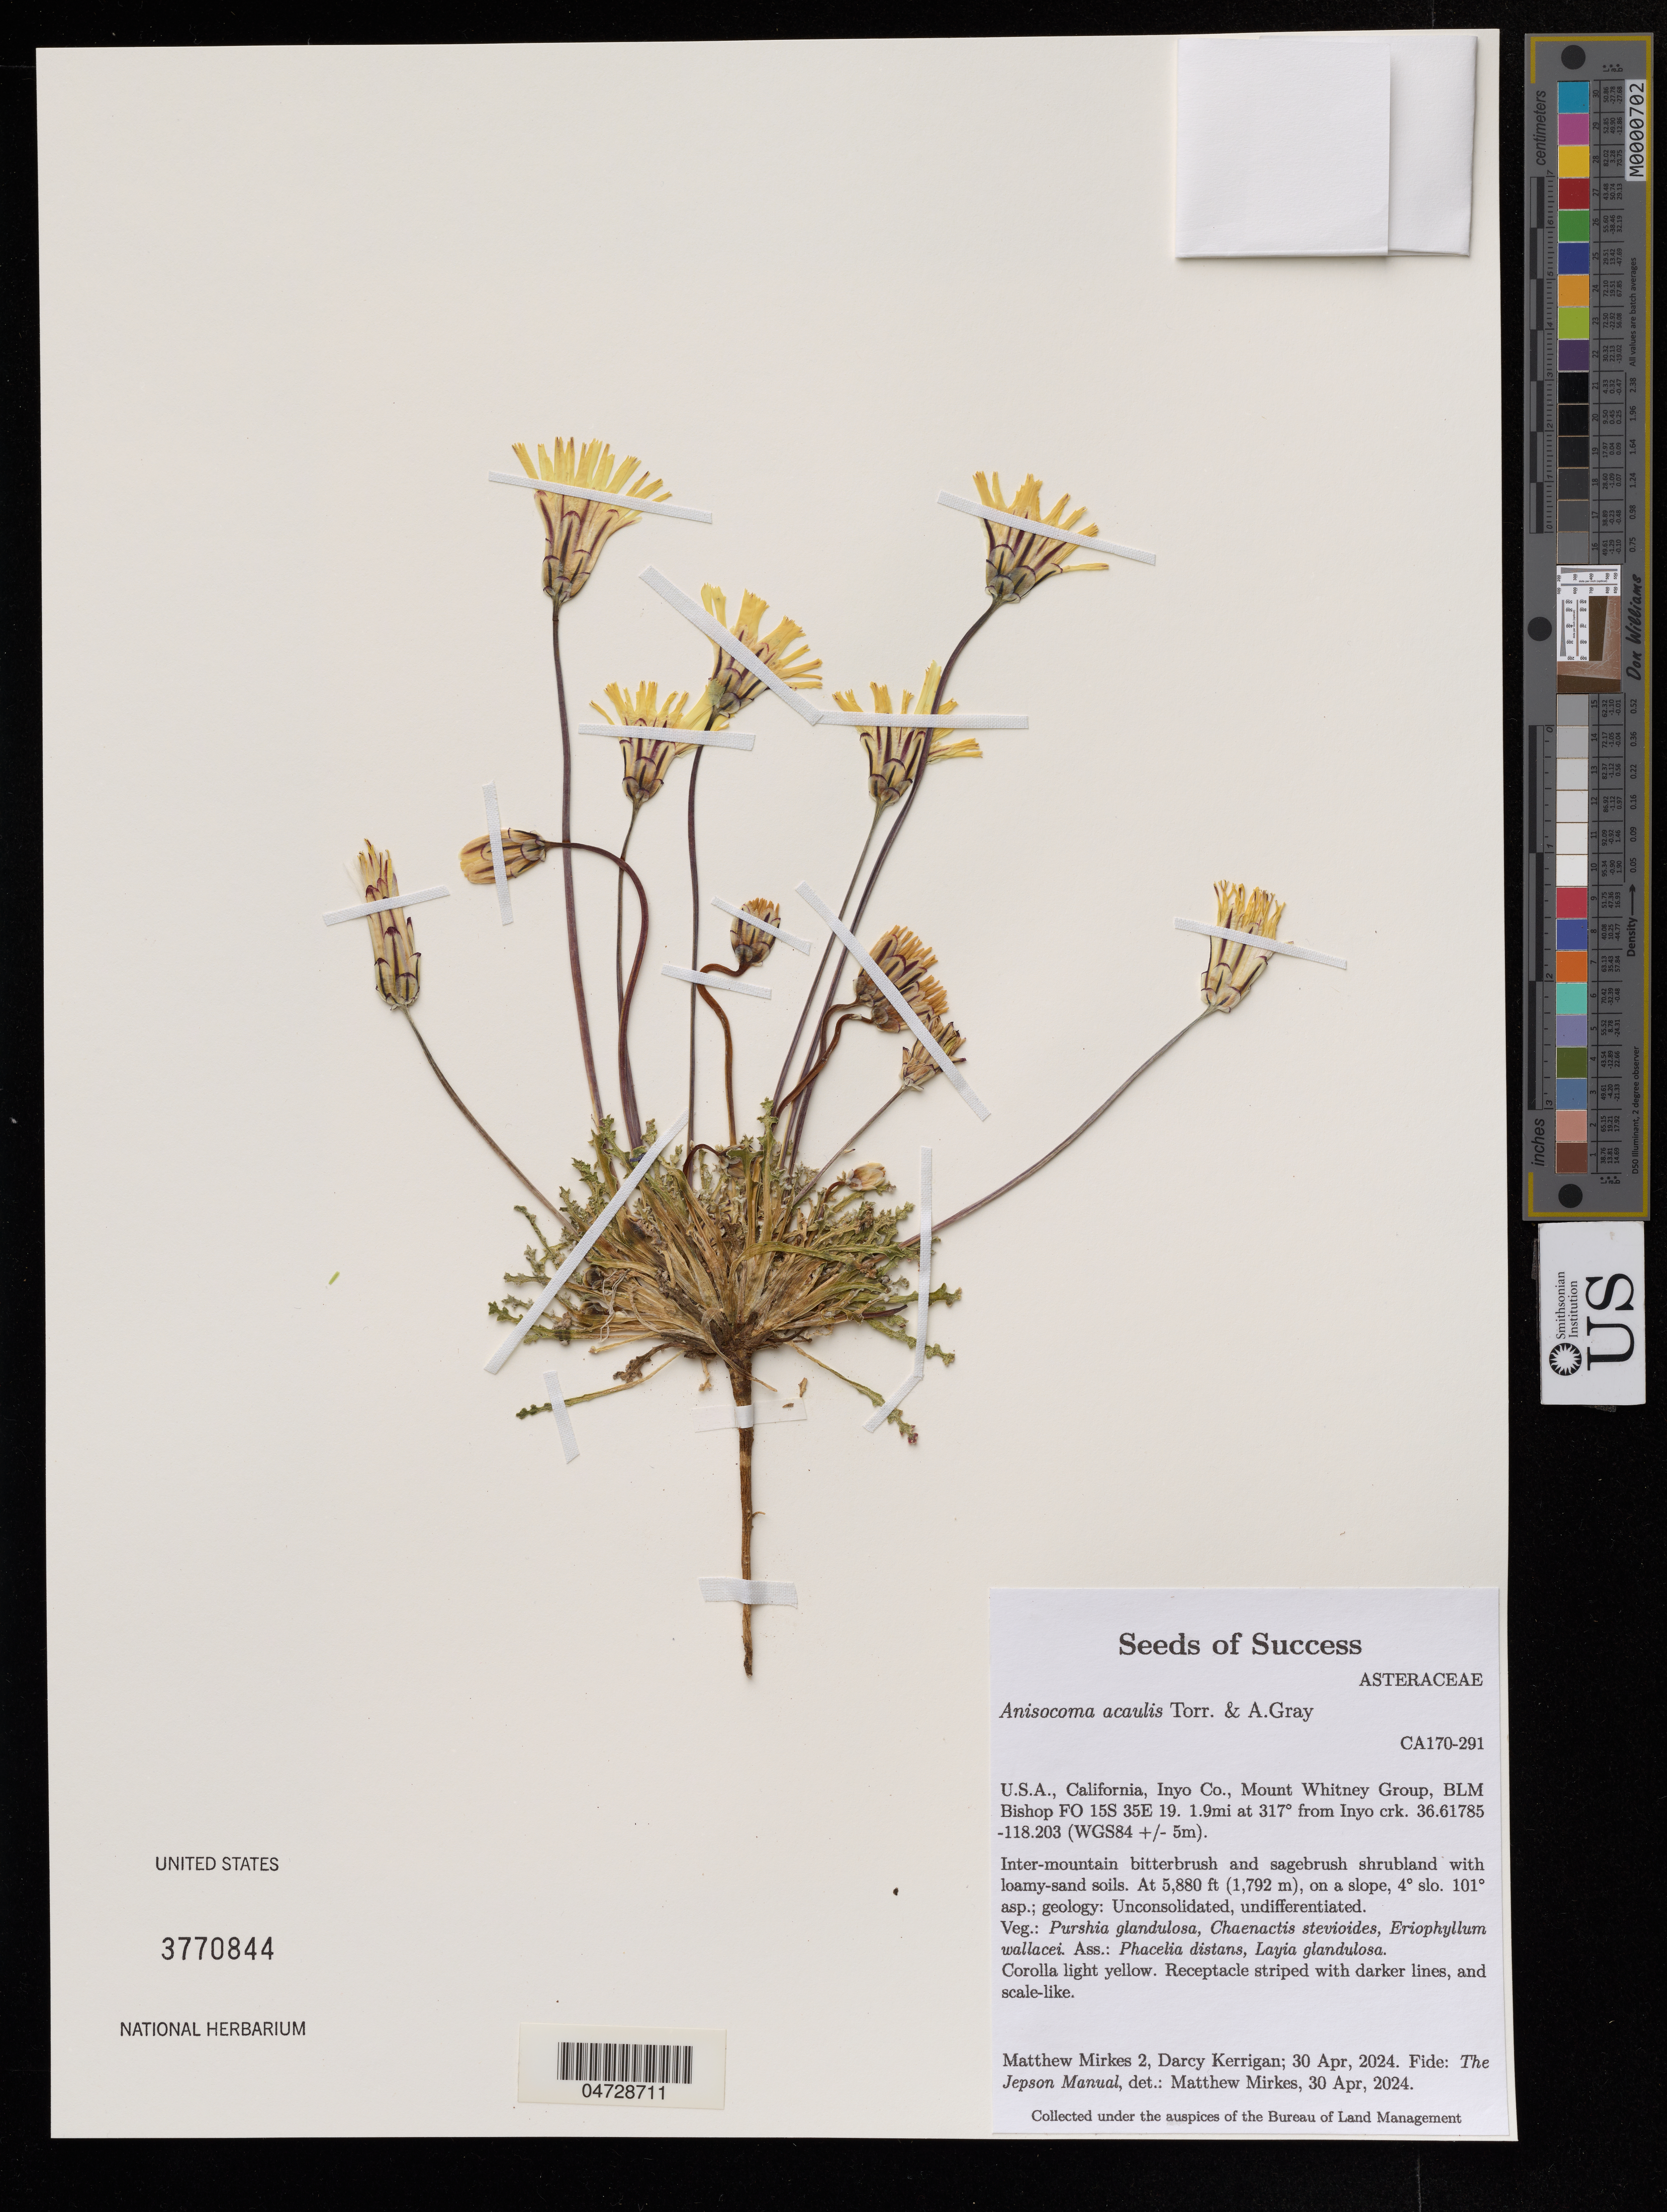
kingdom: Plantae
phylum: Tracheophyta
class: Magnoliopsida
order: Asterales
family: Asteraceae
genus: Anisocoma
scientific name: Anisocoma acaulis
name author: Torr. & A. Gray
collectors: M. Mirkes & D. Kerrigan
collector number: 2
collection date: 2024-04-30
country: United States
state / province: California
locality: Inyo Co., Mount Whitney Group, BLM Bishop FO, 1.9mi from Inyo crk.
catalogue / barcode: US 3770844